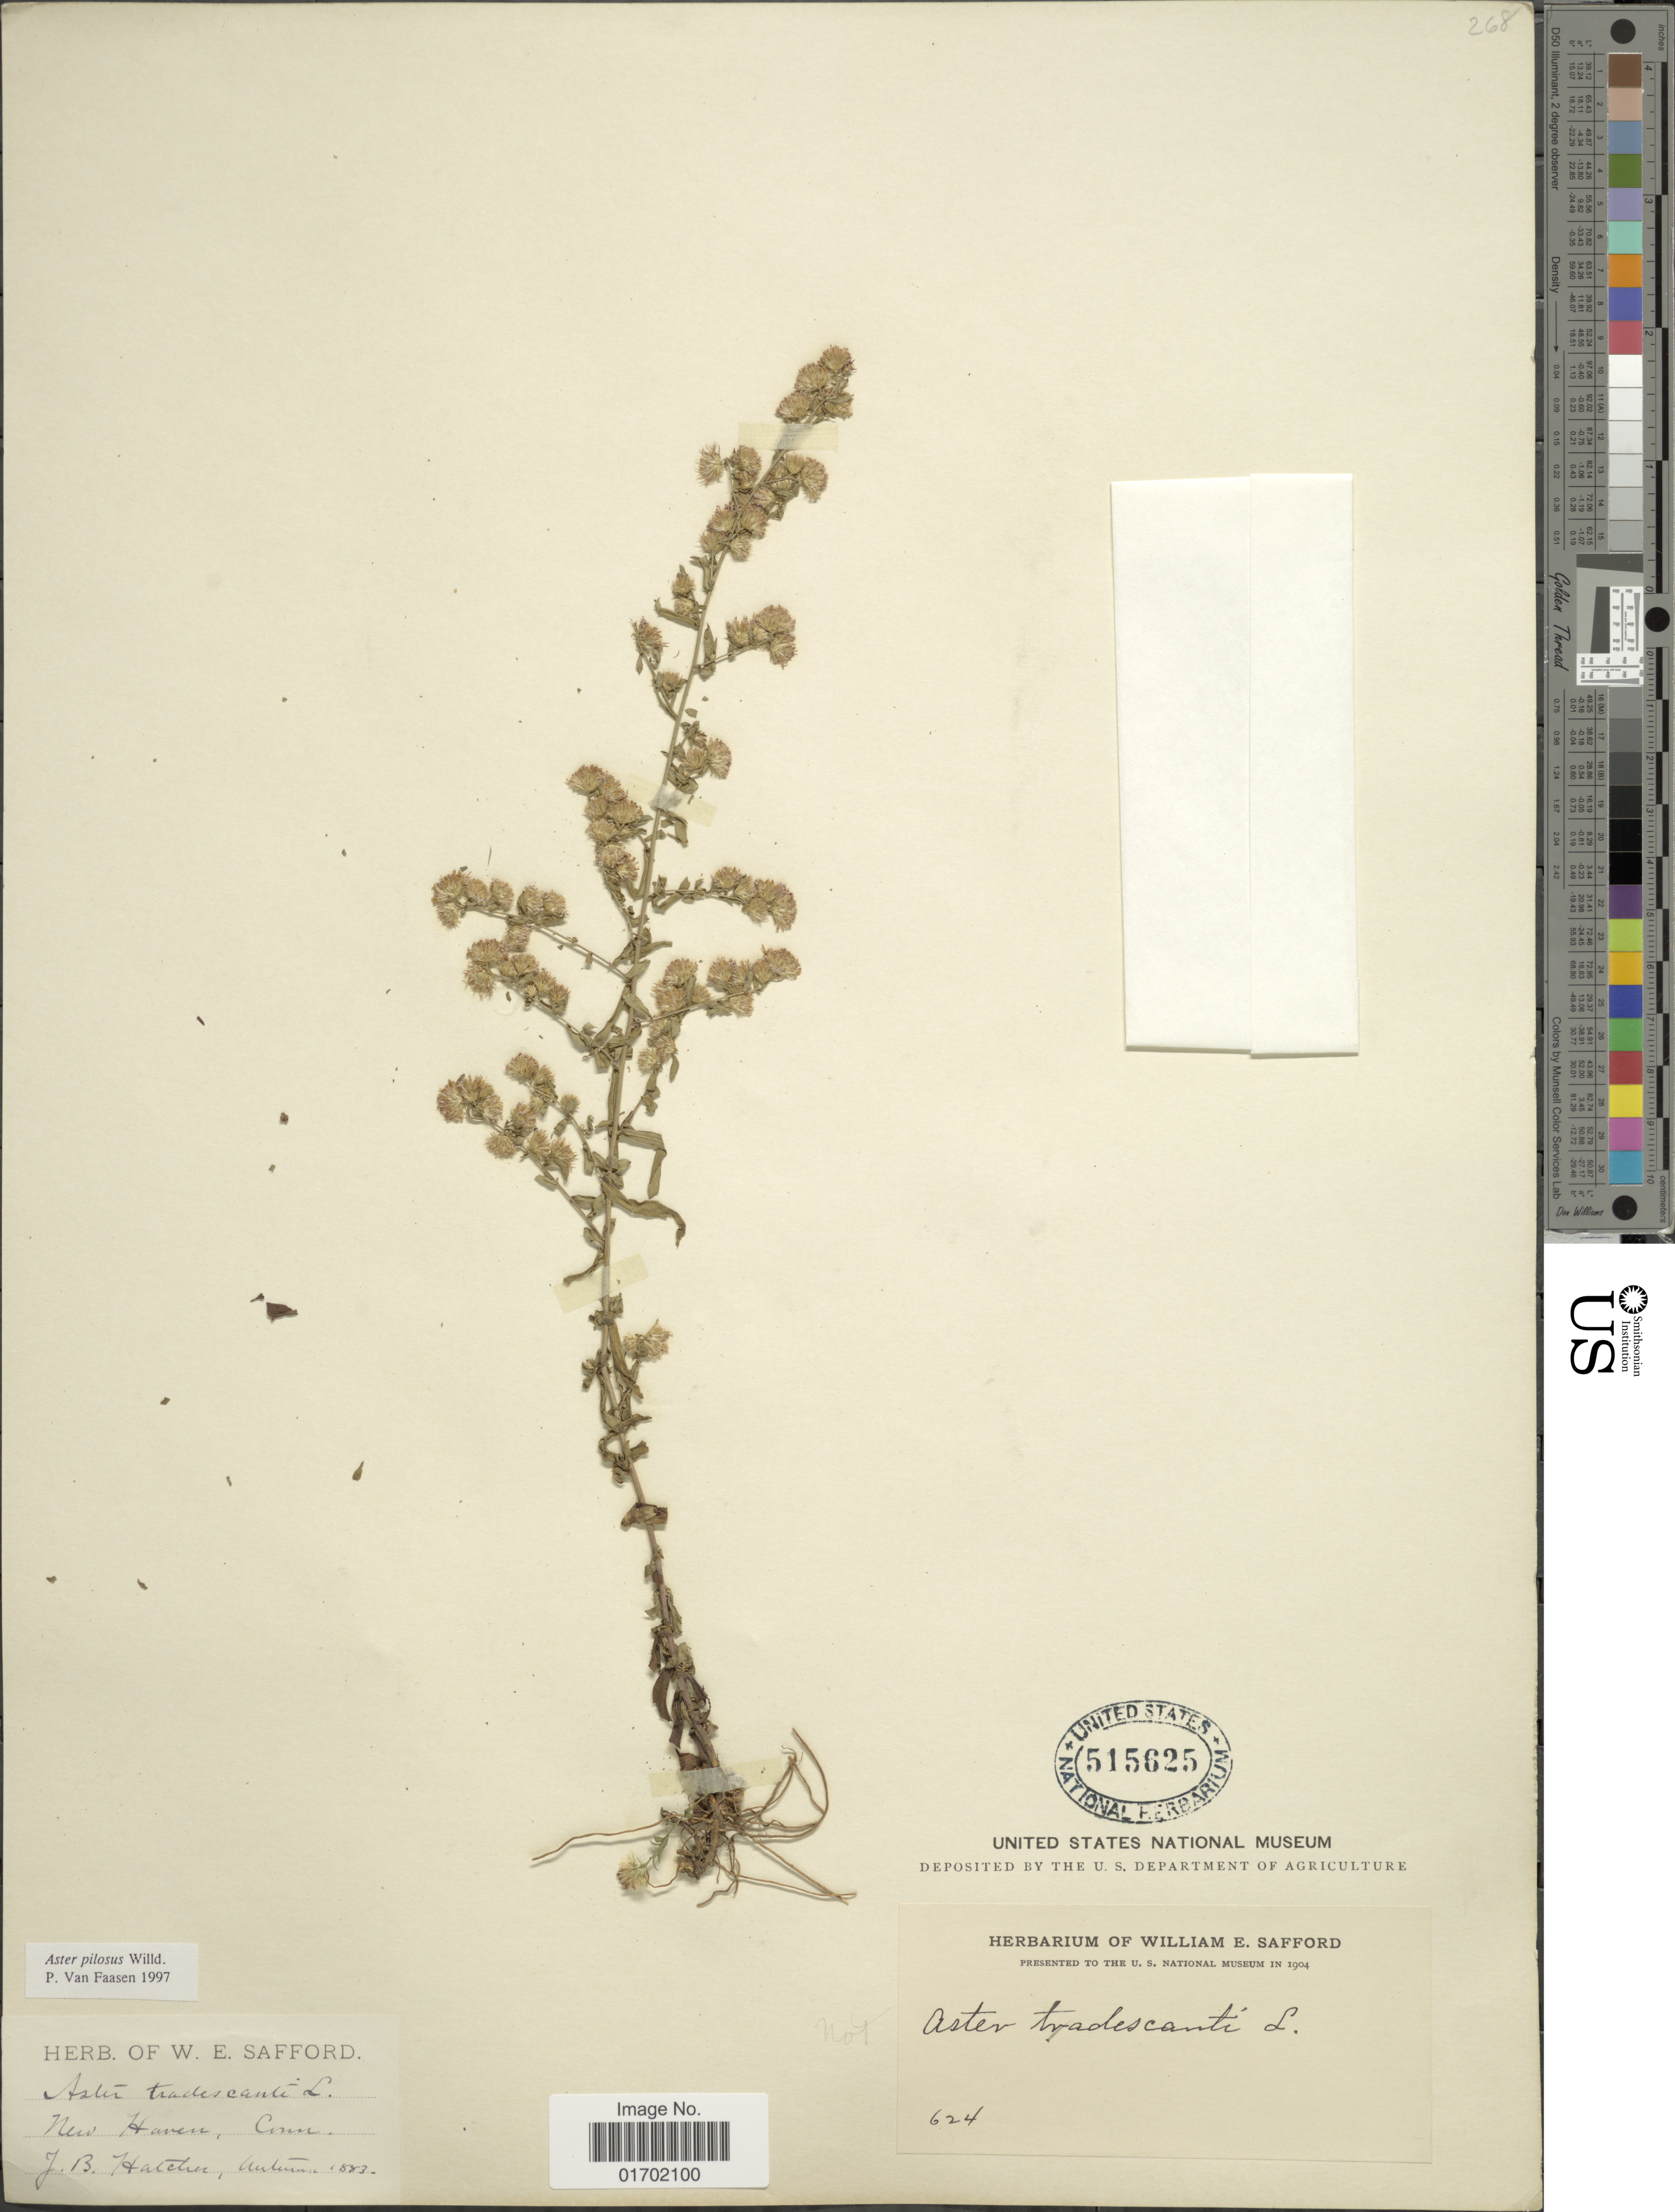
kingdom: Plantae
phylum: Tracheophyta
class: Magnoliopsida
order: Asterales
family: Asteraceae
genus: Symphyotrichum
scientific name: Symphyotrichum pilosum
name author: (Willd.) G.L. Nesom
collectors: J. Hatcher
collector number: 624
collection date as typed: Autumn 1883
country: United States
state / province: Connecticut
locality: New Haven, Conn.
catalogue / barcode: US 515625